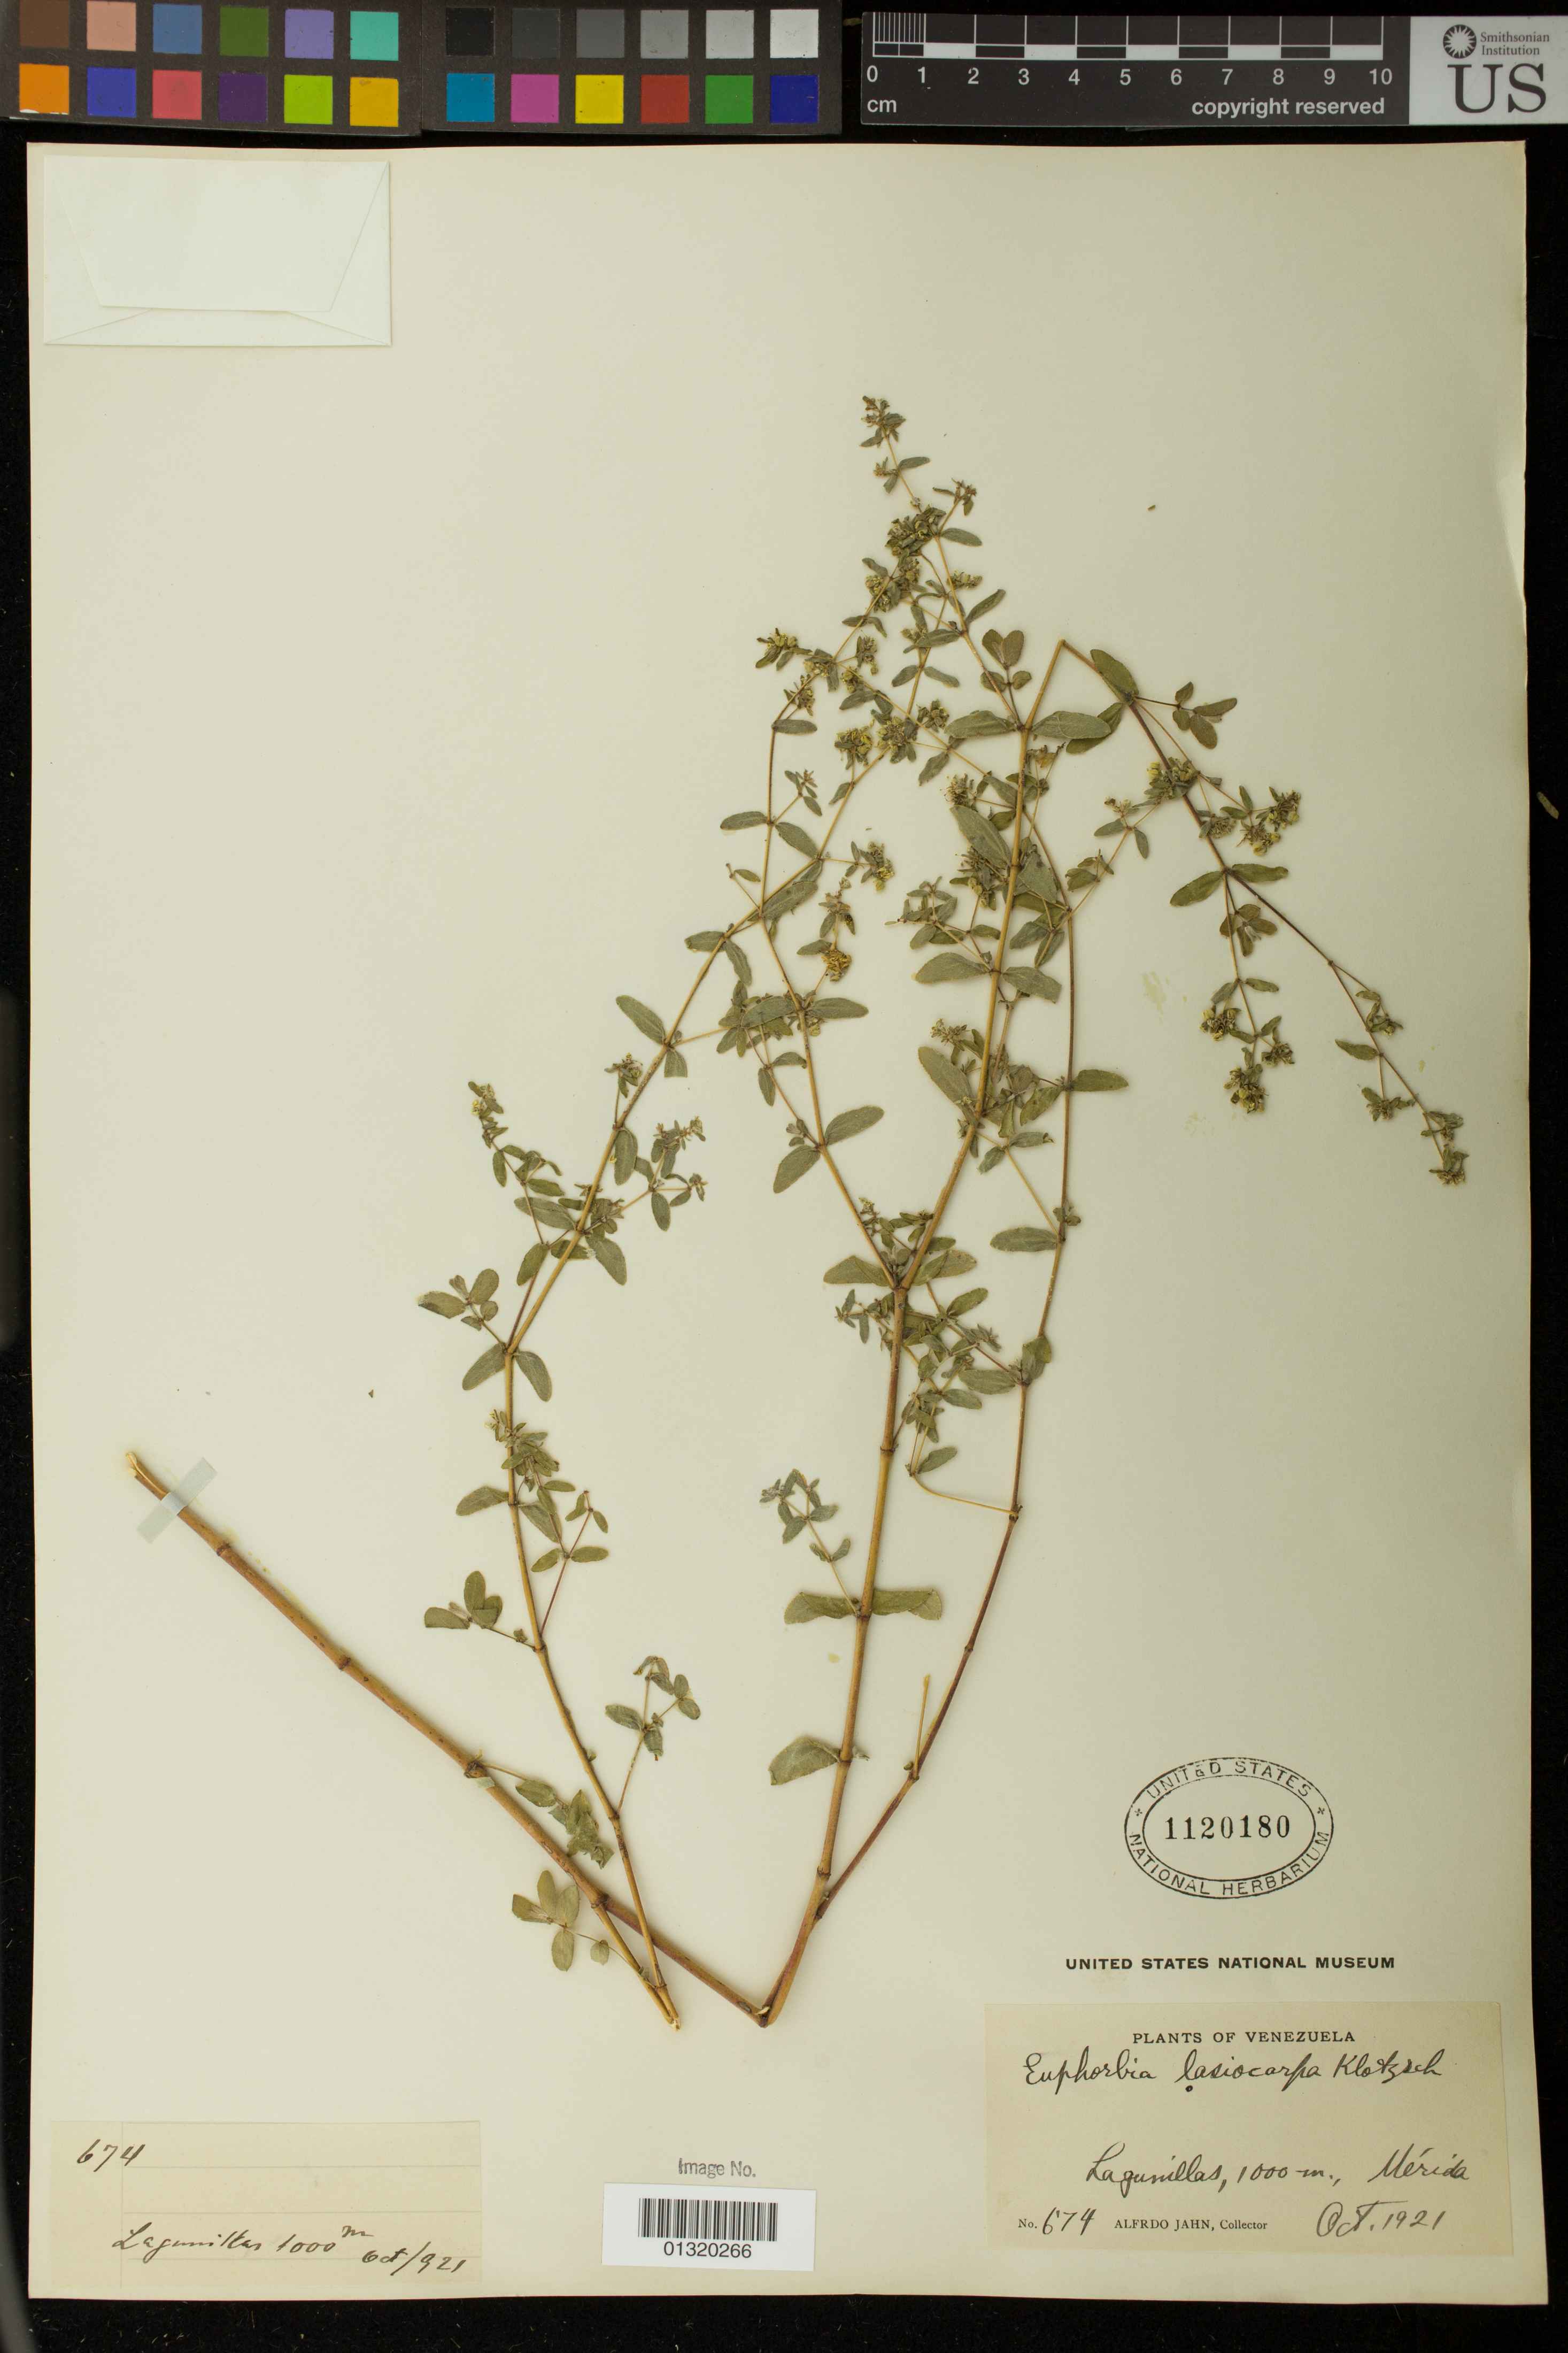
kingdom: Plantae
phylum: Tracheophyta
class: Magnoliopsida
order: Malpighiales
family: Euphorbiaceae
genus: Euphorbia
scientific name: Euphorbia lasiocarpa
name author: Klotzsch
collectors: A. Jahn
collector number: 674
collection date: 1921-10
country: Venezuela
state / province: Mérida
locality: Lagunillas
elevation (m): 1000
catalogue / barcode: US 1120180